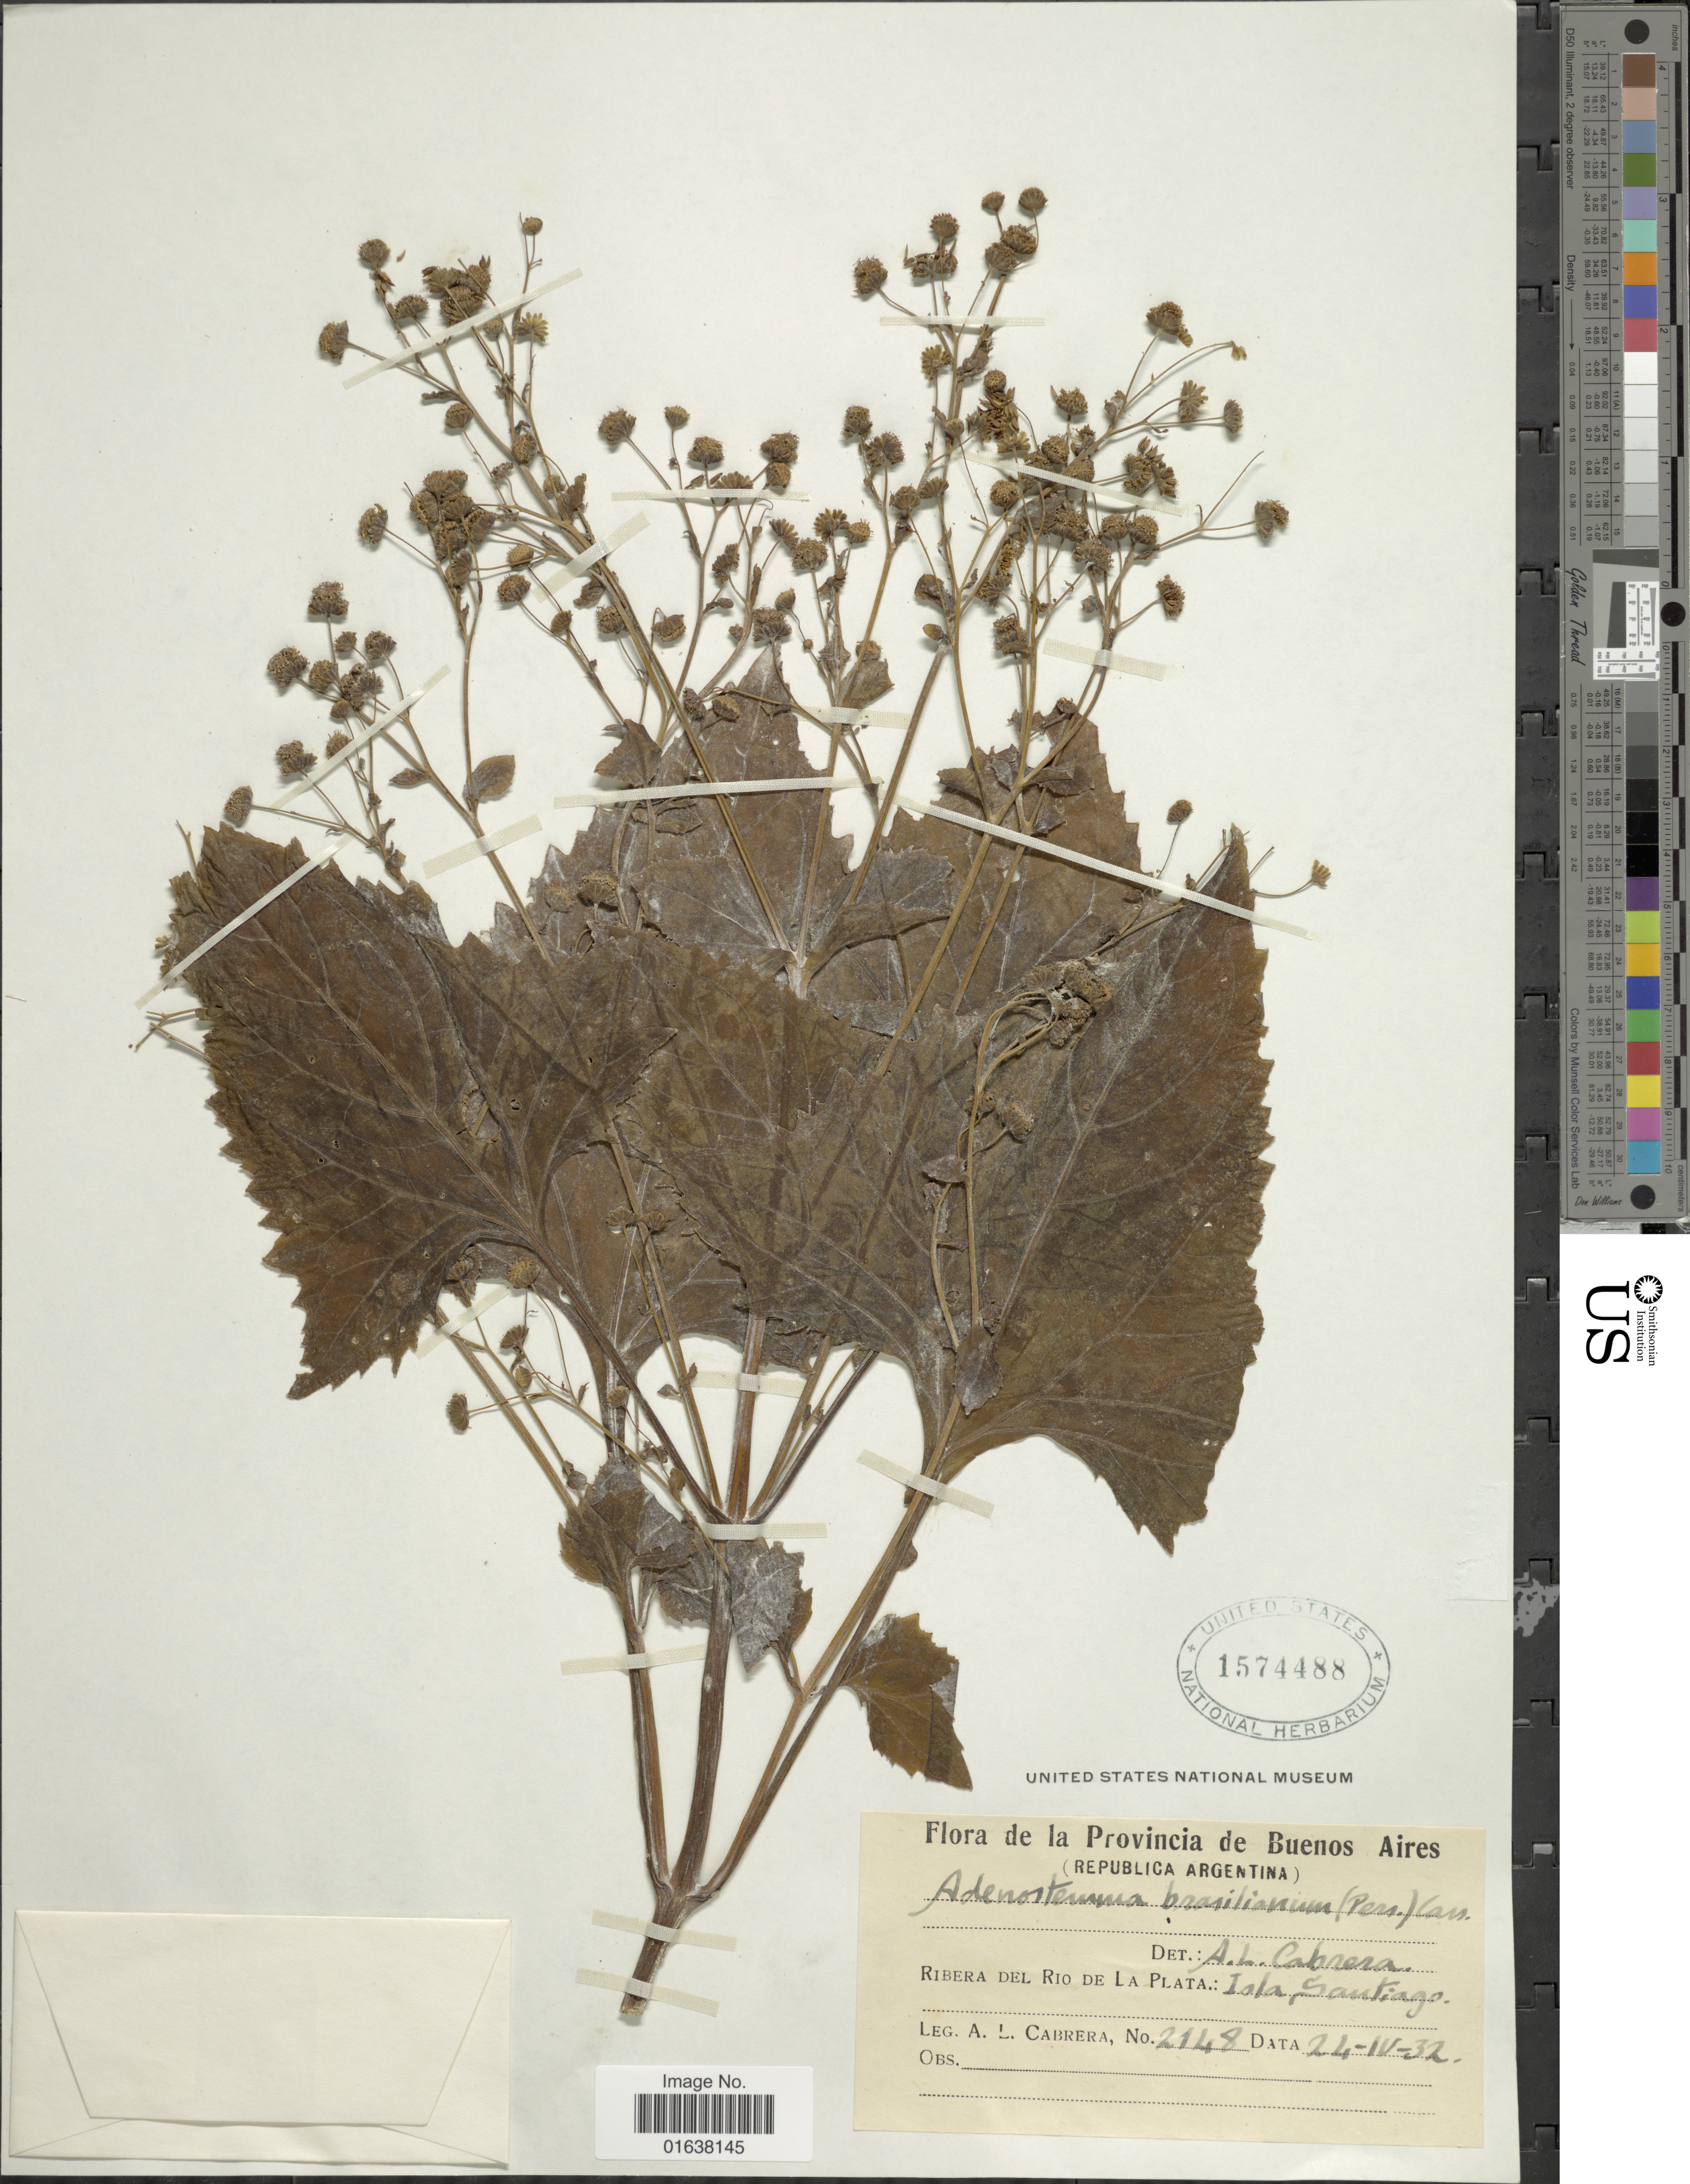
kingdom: Plantae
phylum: Tracheophyta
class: Magnoliopsida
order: Asterales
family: Asteraceae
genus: Adenostemma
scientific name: Adenostemma brasilianum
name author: (Pers.) Cass.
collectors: A. L. Cabrera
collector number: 2148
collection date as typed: Transcribed d/m/y: 24/4/32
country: Argentina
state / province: Buenos Aires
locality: Ribera del Rio de La Plata: Isla Santiago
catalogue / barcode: US 1574488